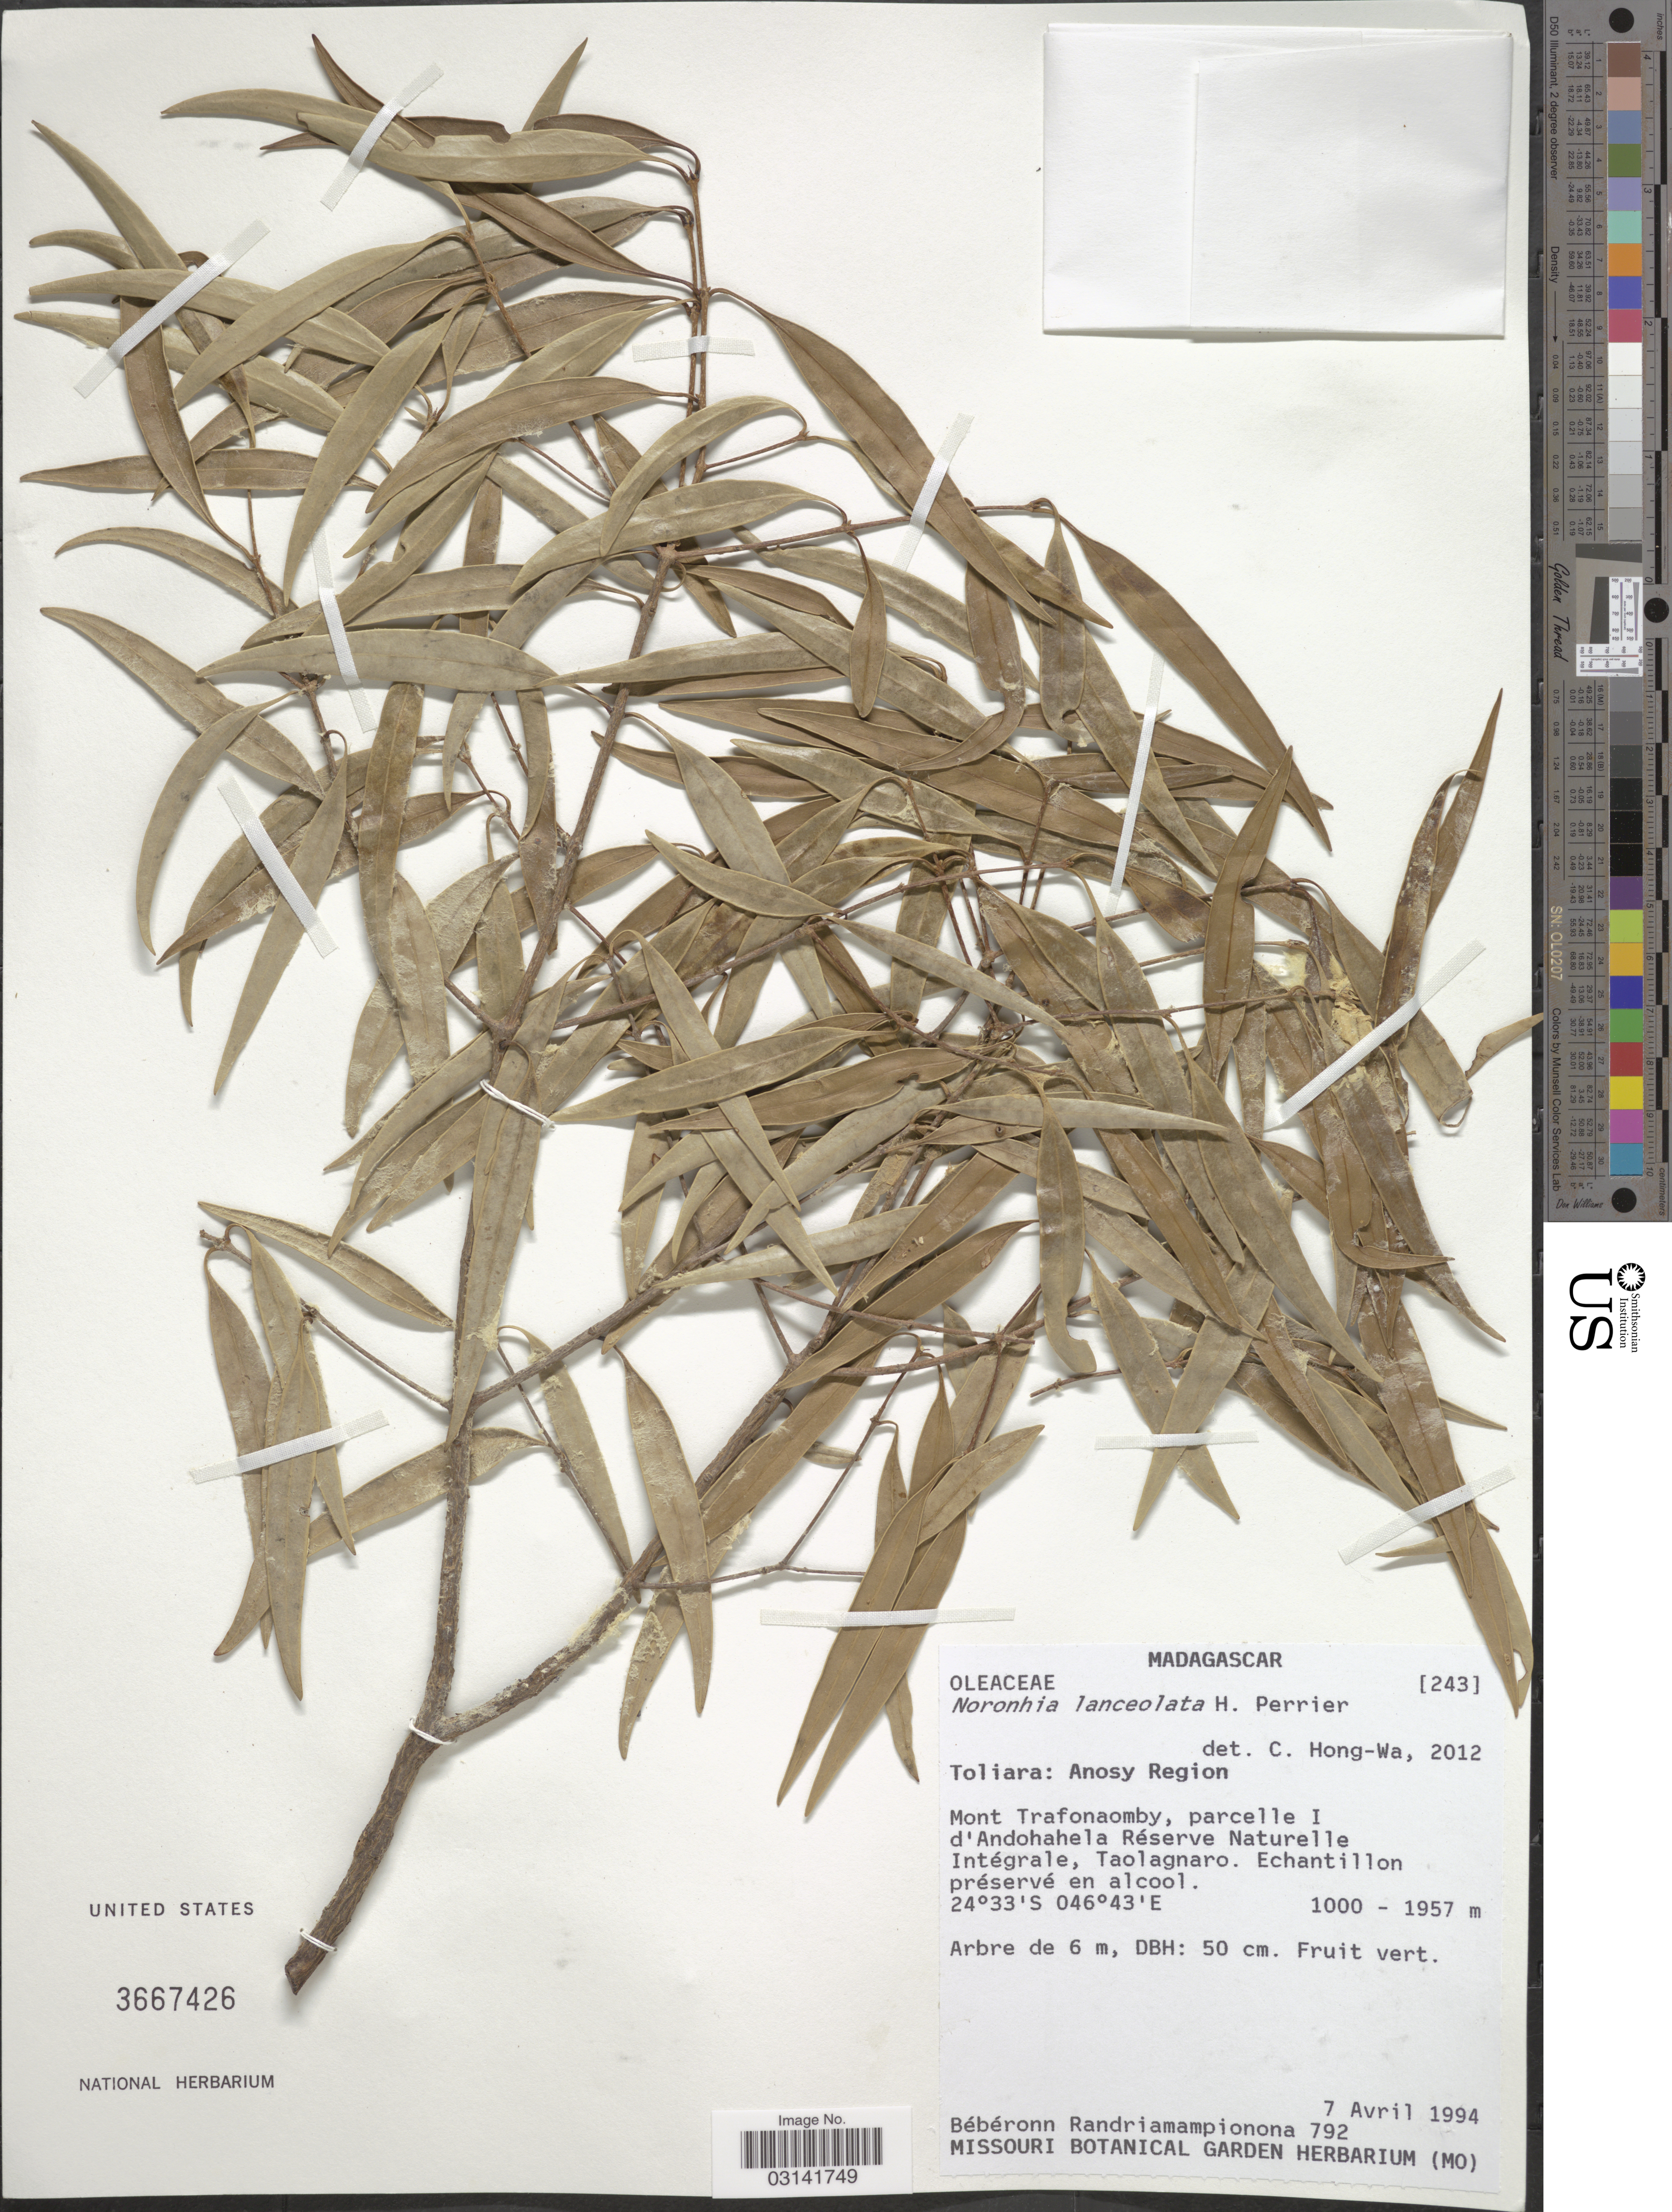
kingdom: Plantae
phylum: Tracheophyta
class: Magnoliopsida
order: Lamiales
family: Oleaceae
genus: Noronhia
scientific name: Noronhia lanceolata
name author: H. Perrier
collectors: B. Randriamampionona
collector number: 792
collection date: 1994-04-07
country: Madagascar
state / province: Anosy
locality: Anosy Region. Mont Trafonaomby, pqarcelle I d'Andohahela Réserve Naturelle Intégrale, Taolagnaro.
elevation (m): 1000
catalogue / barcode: US 3667426